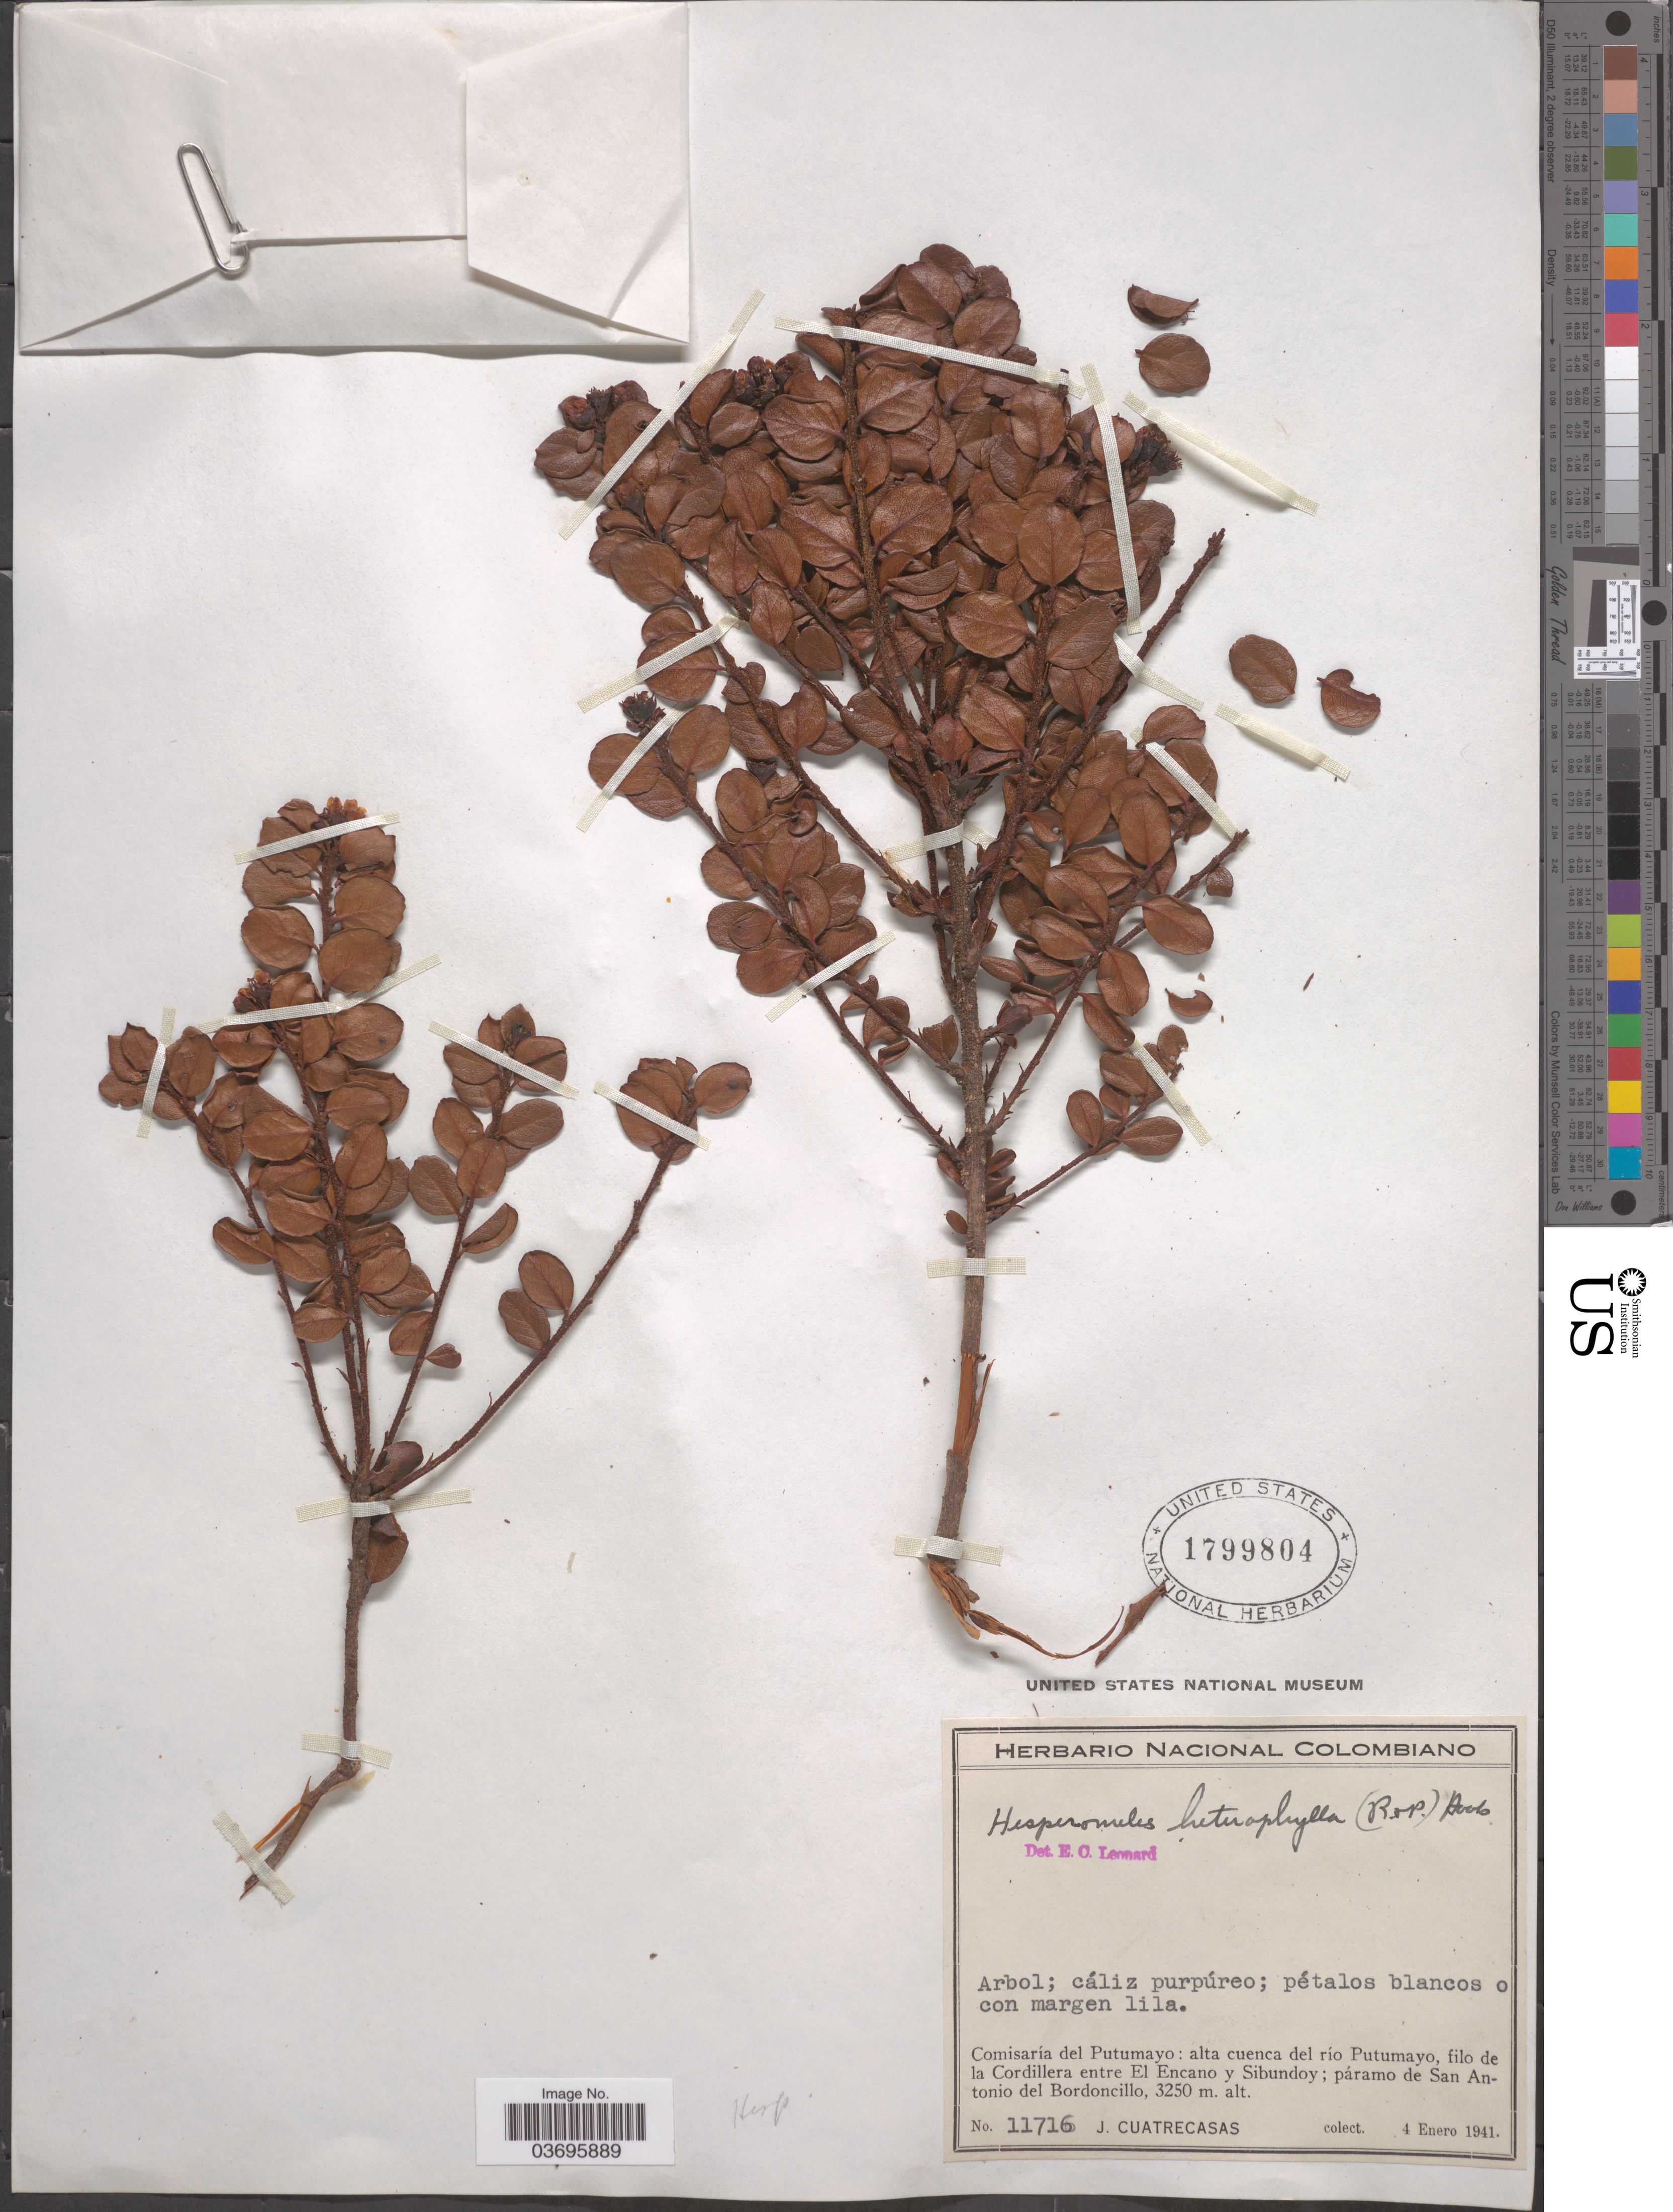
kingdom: Plantae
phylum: Tracheophyta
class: Magnoliopsida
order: Rosales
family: Rosaceae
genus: Hesperomeles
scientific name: Hesperomeles heterophylla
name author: (Ruiz & Pav.) Hook.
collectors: J. Cuatrecasas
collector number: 11716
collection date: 1941-01-04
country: Colombia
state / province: Putumayo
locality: Comisaría del Putumayo: alta cuenca del río Putumayo, filo de la Cordillera entre El Encano y Sibundoy; páramo de San Antonio del Bordoncillo.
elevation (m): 3250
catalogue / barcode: US 1799804